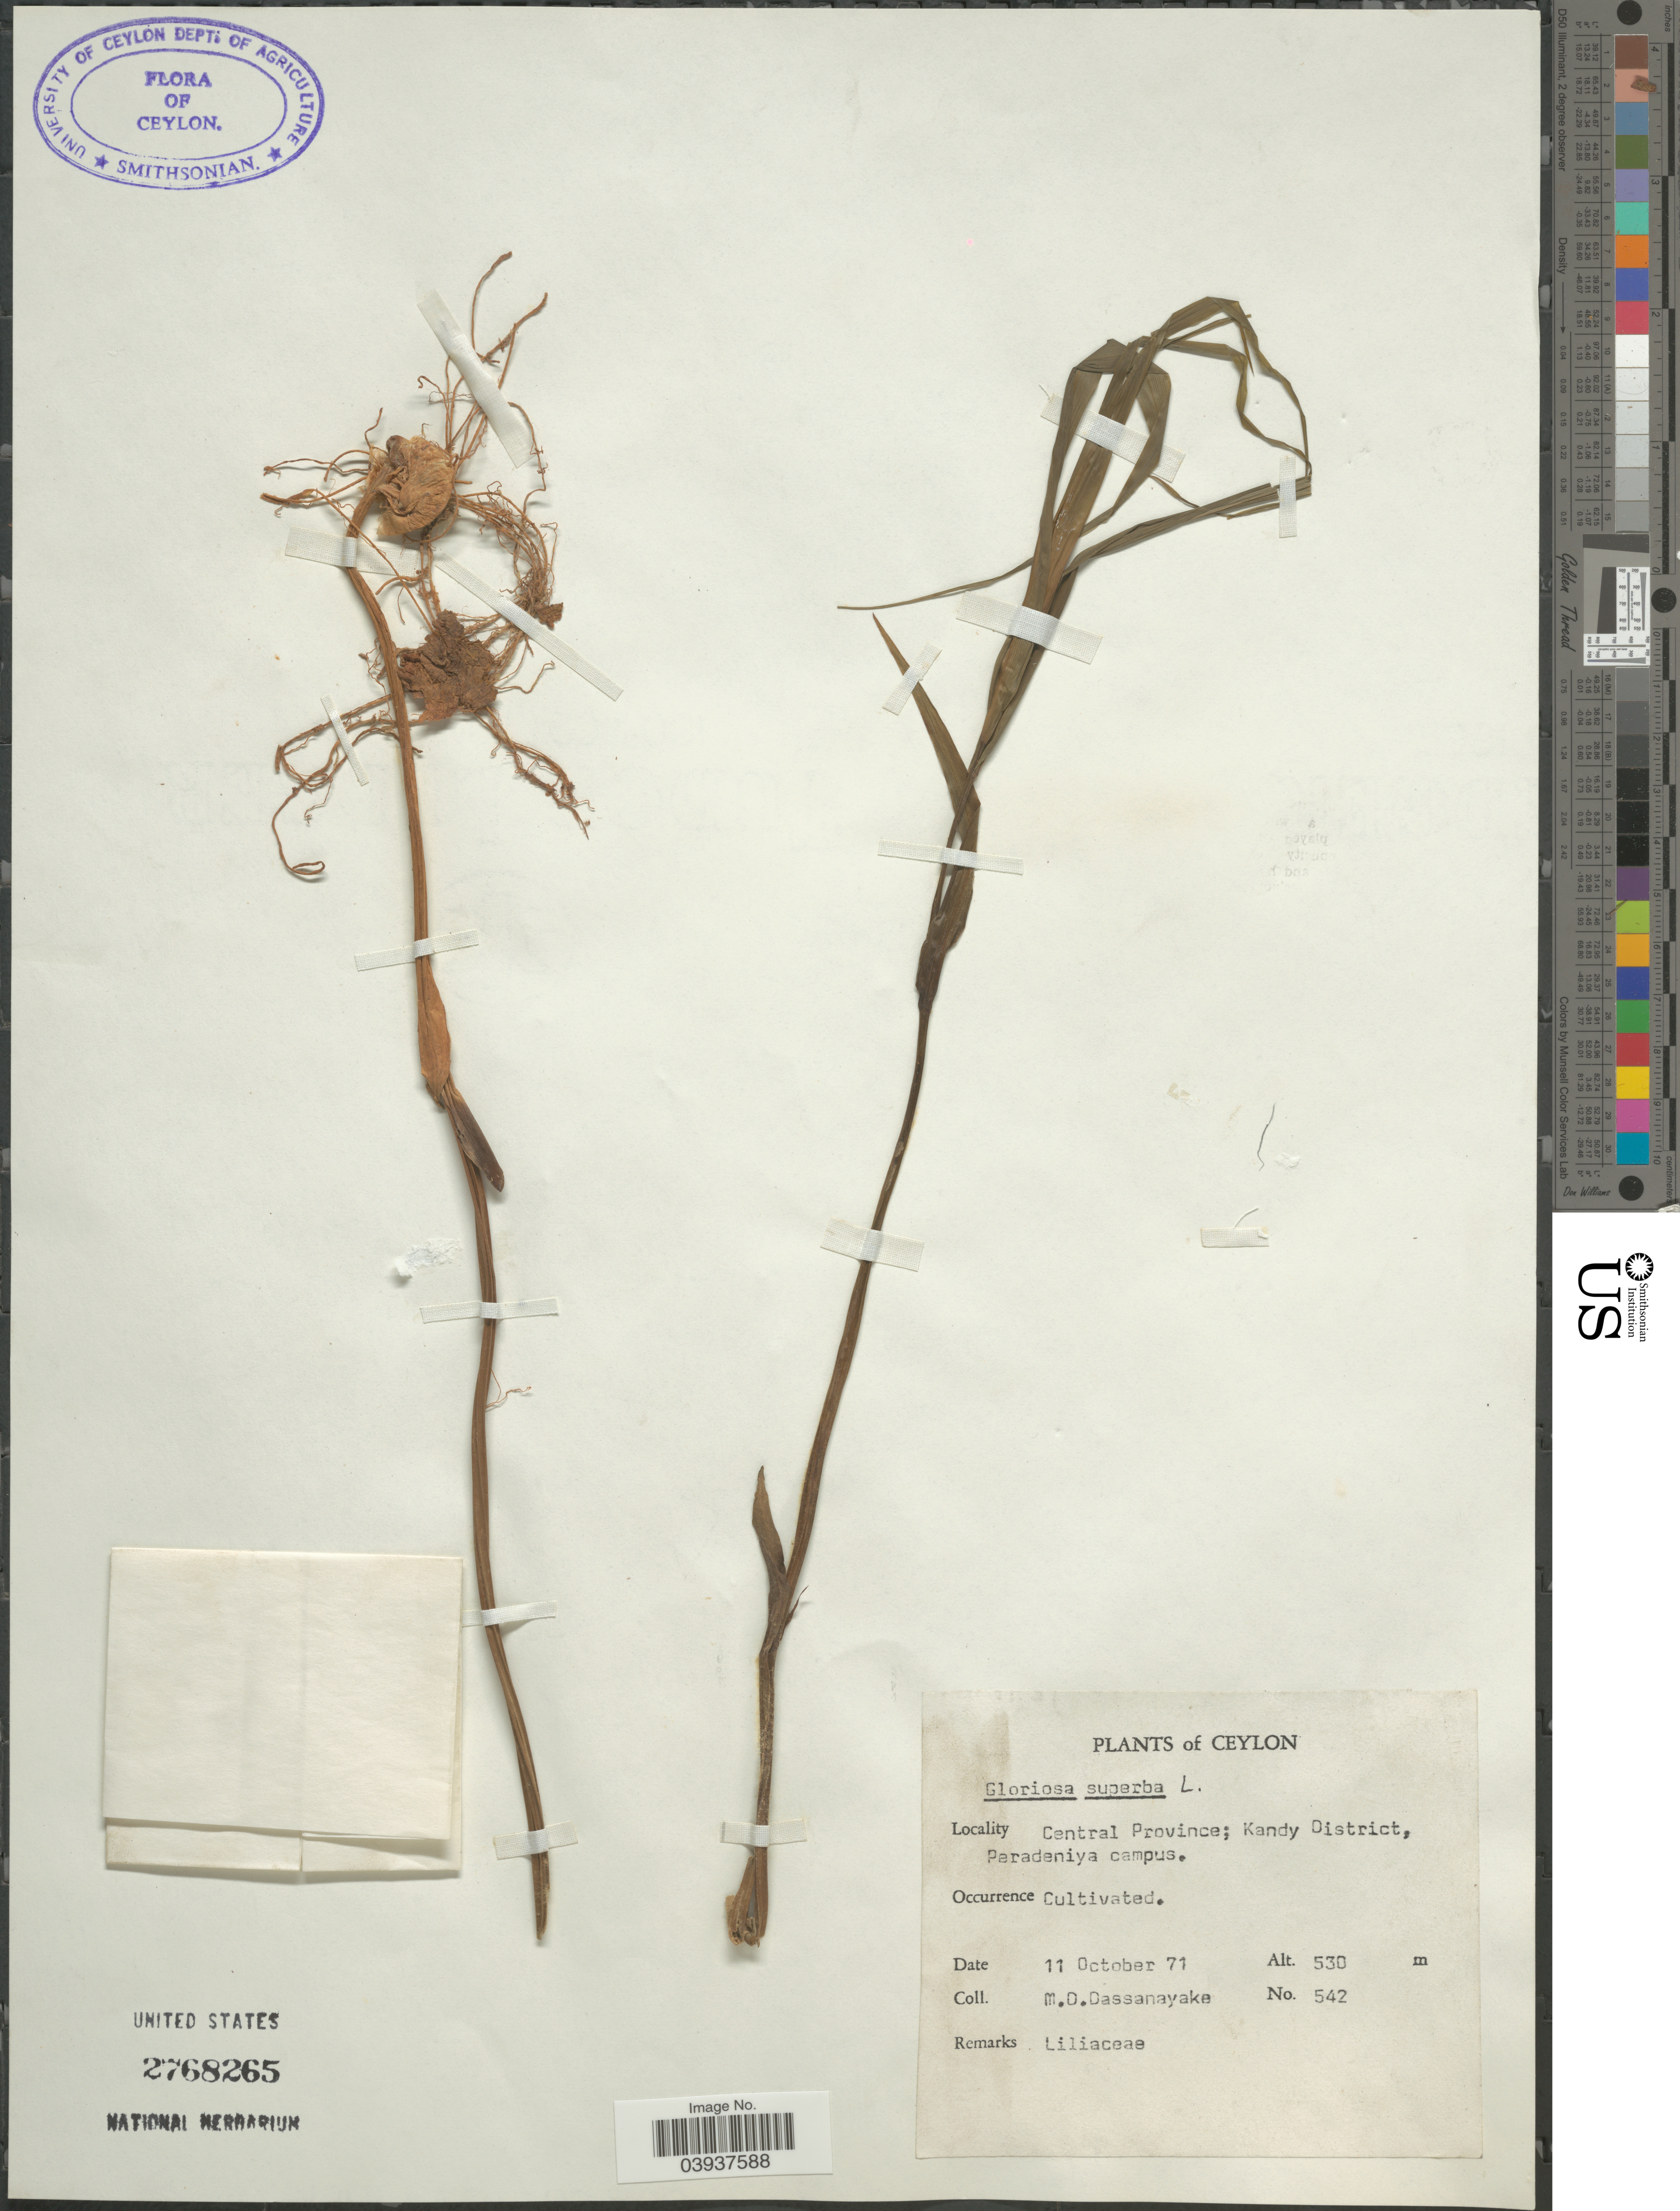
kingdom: Plantae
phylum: Tracheophyta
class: Liliopsida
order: Liliales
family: Colchicaceae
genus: Gloriosa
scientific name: Gloriosa superba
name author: L.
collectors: M. D. Dassanayake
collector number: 542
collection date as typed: Transcribed d/m/y: 11/10/71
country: Sri Lanka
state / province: Central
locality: Ceylon. Central Province; Kandy District, Paradeniya campus.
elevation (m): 530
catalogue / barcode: US 2768265